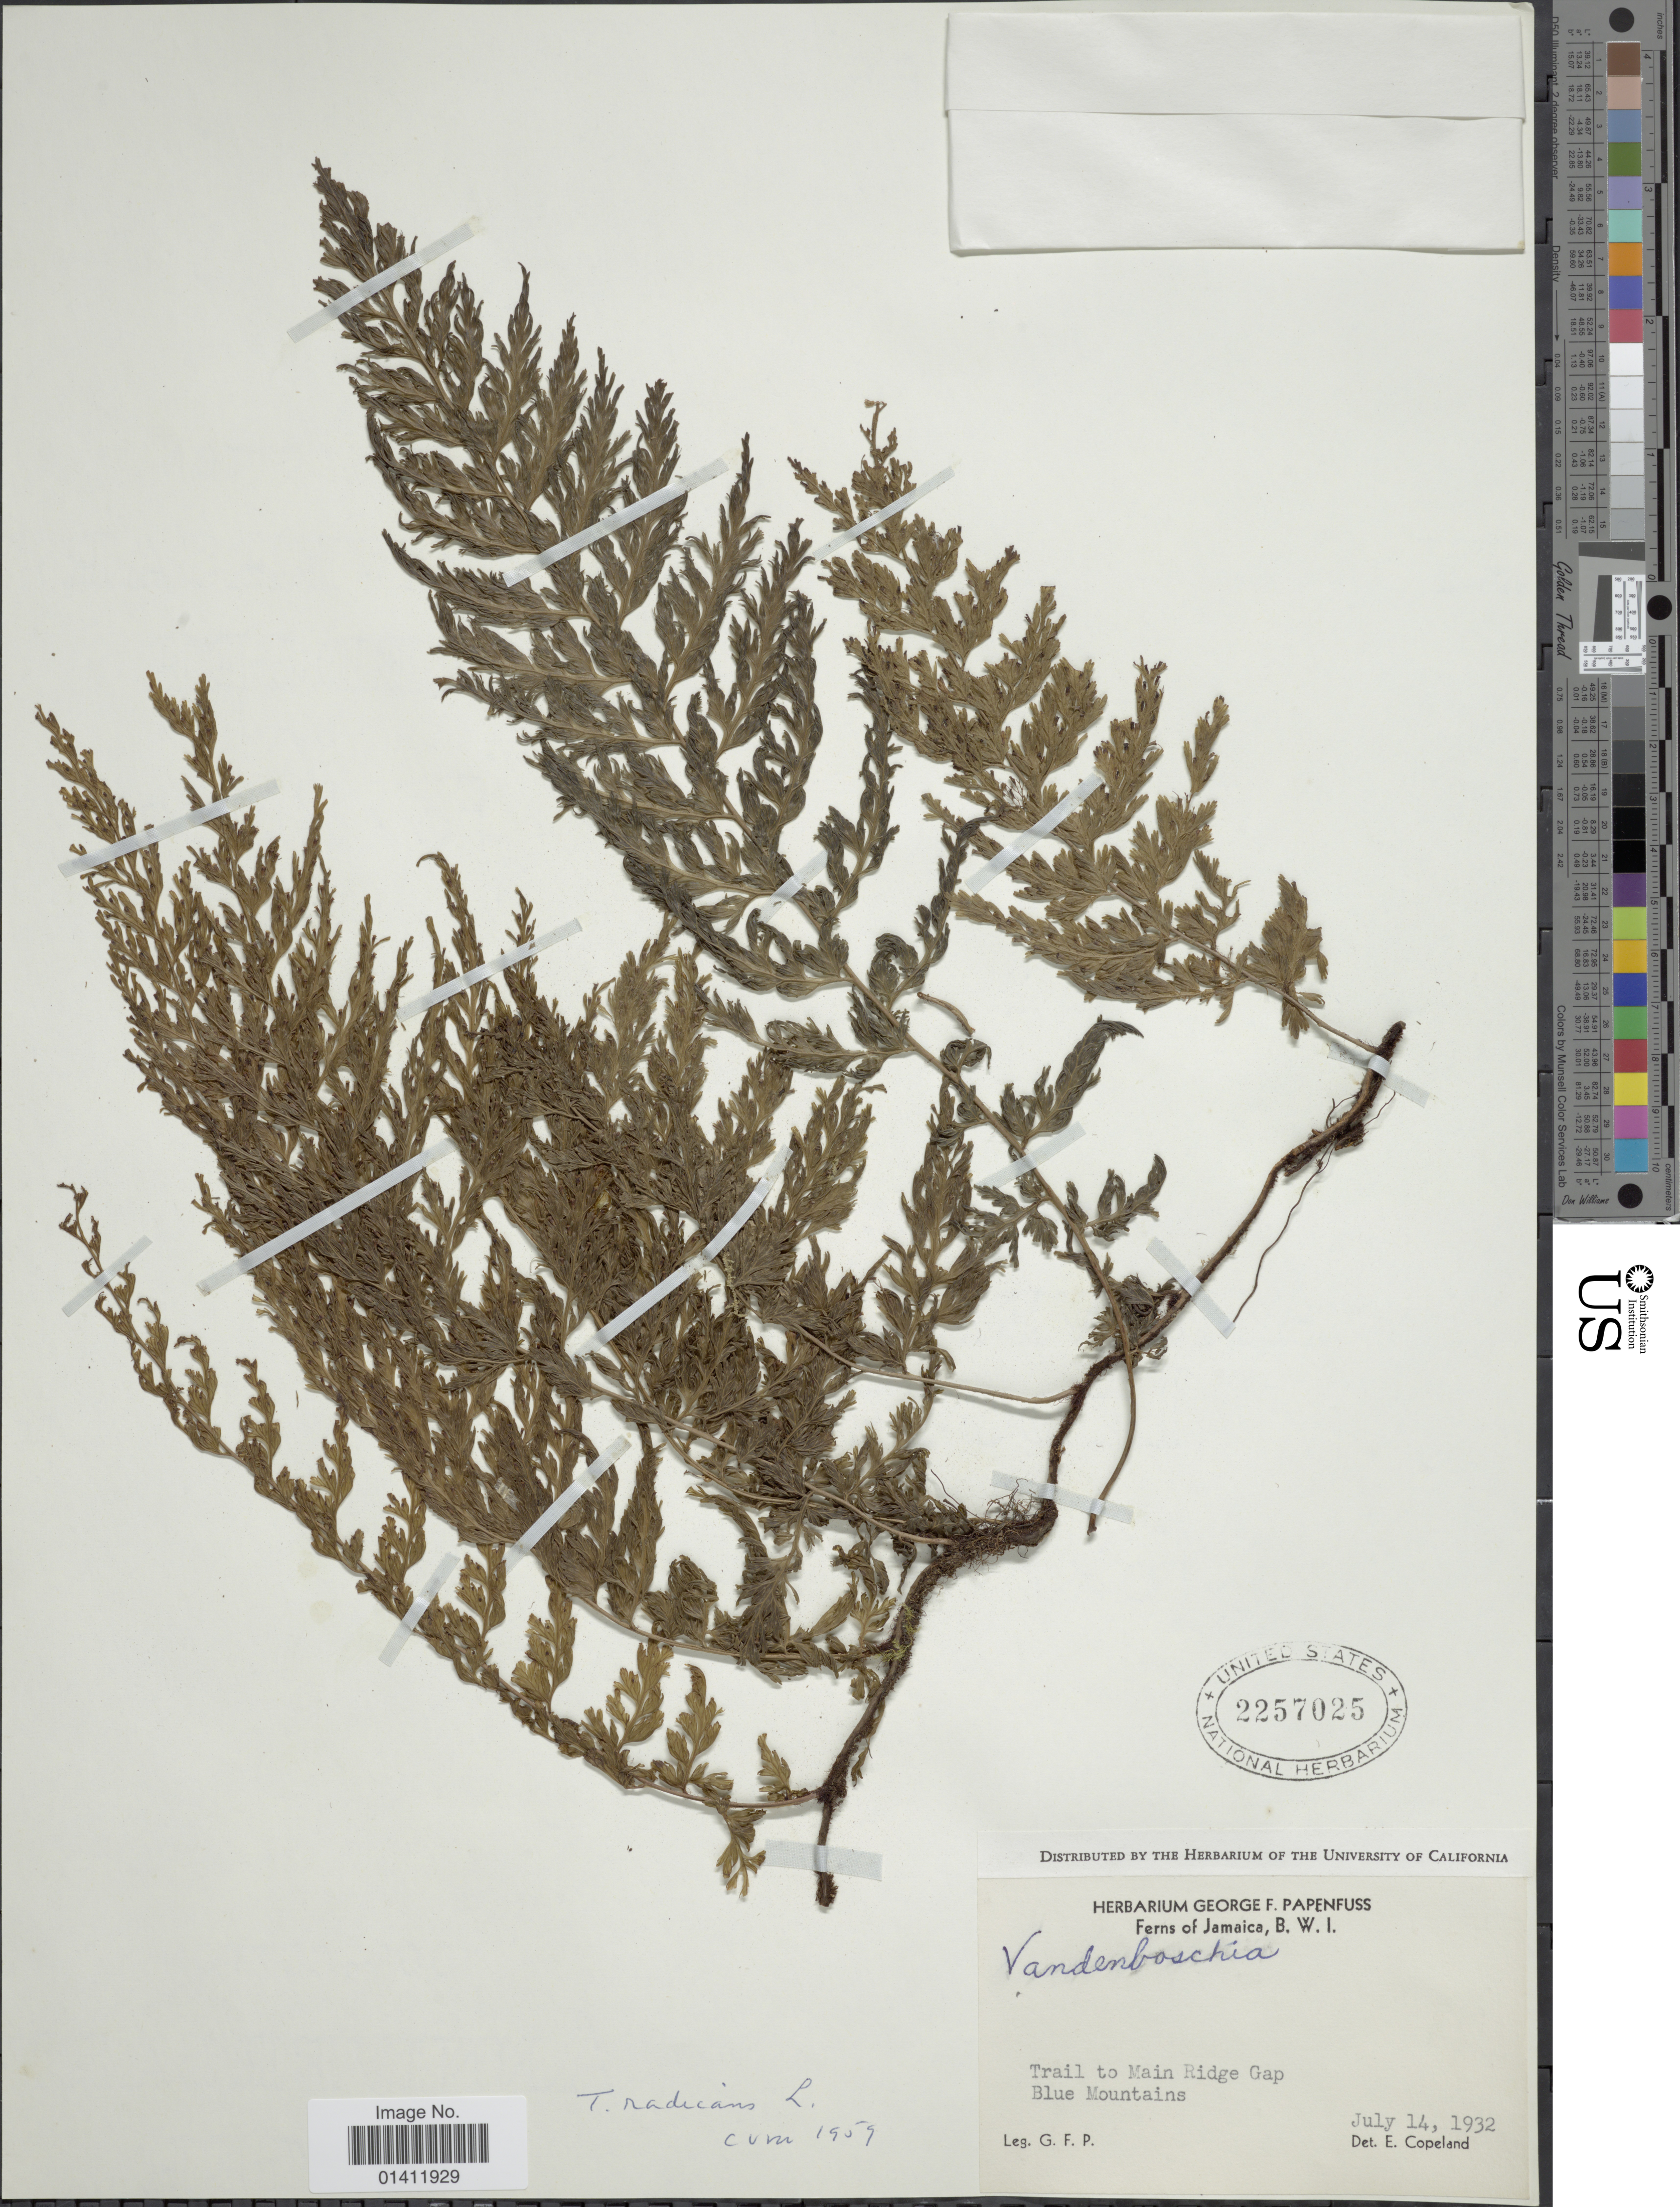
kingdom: Plantae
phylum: Tracheophyta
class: Polypodiopsida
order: Hymenophyllales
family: Hymenophyllaceae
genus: Vandenboschia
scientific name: Vandenboschia radicans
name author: (Sw.) Copel.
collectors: G. Papenfuss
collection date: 1932-07-14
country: Jamaica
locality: B.W.I. Trail to Main Ridge Gap. Blue Mountains.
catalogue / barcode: US 2257025